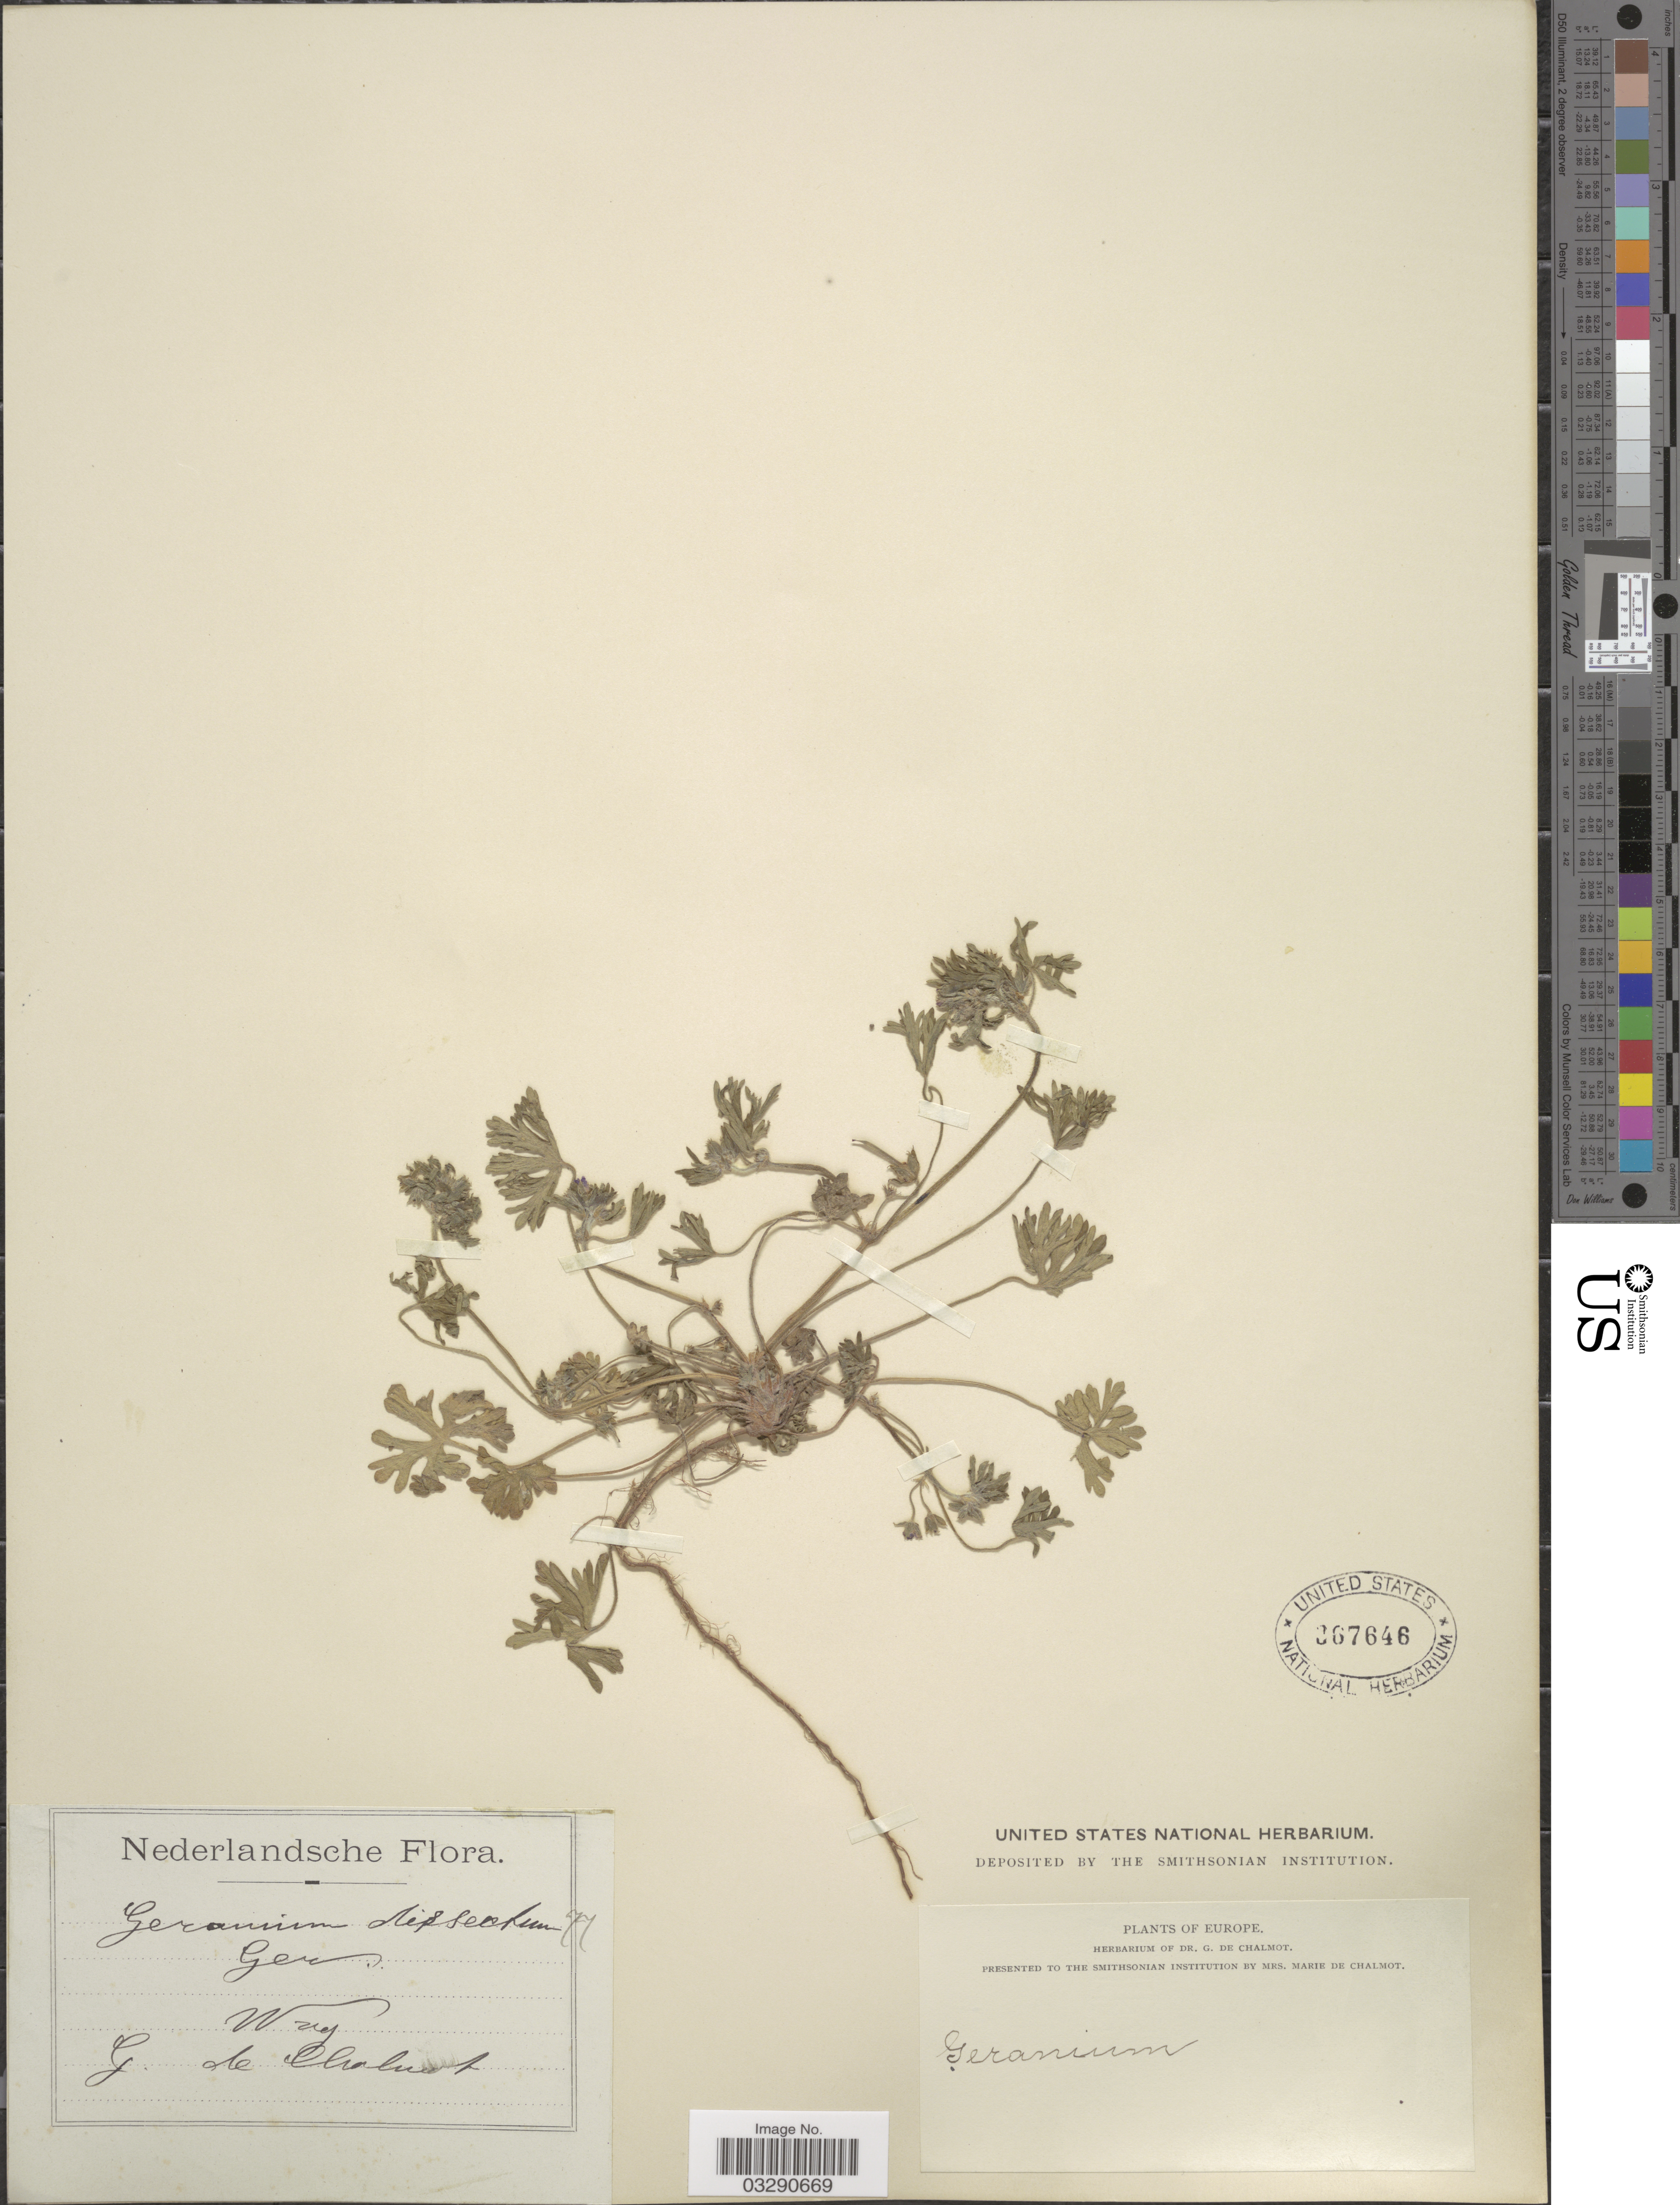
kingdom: Plantae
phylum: Tracheophyta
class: Magnoliopsida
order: Geraniales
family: Geraniaceae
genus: Geranium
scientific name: Geranium dissectum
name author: L.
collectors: G. de Chalmot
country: Netherlands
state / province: Gelderland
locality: Wag.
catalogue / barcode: US 367646